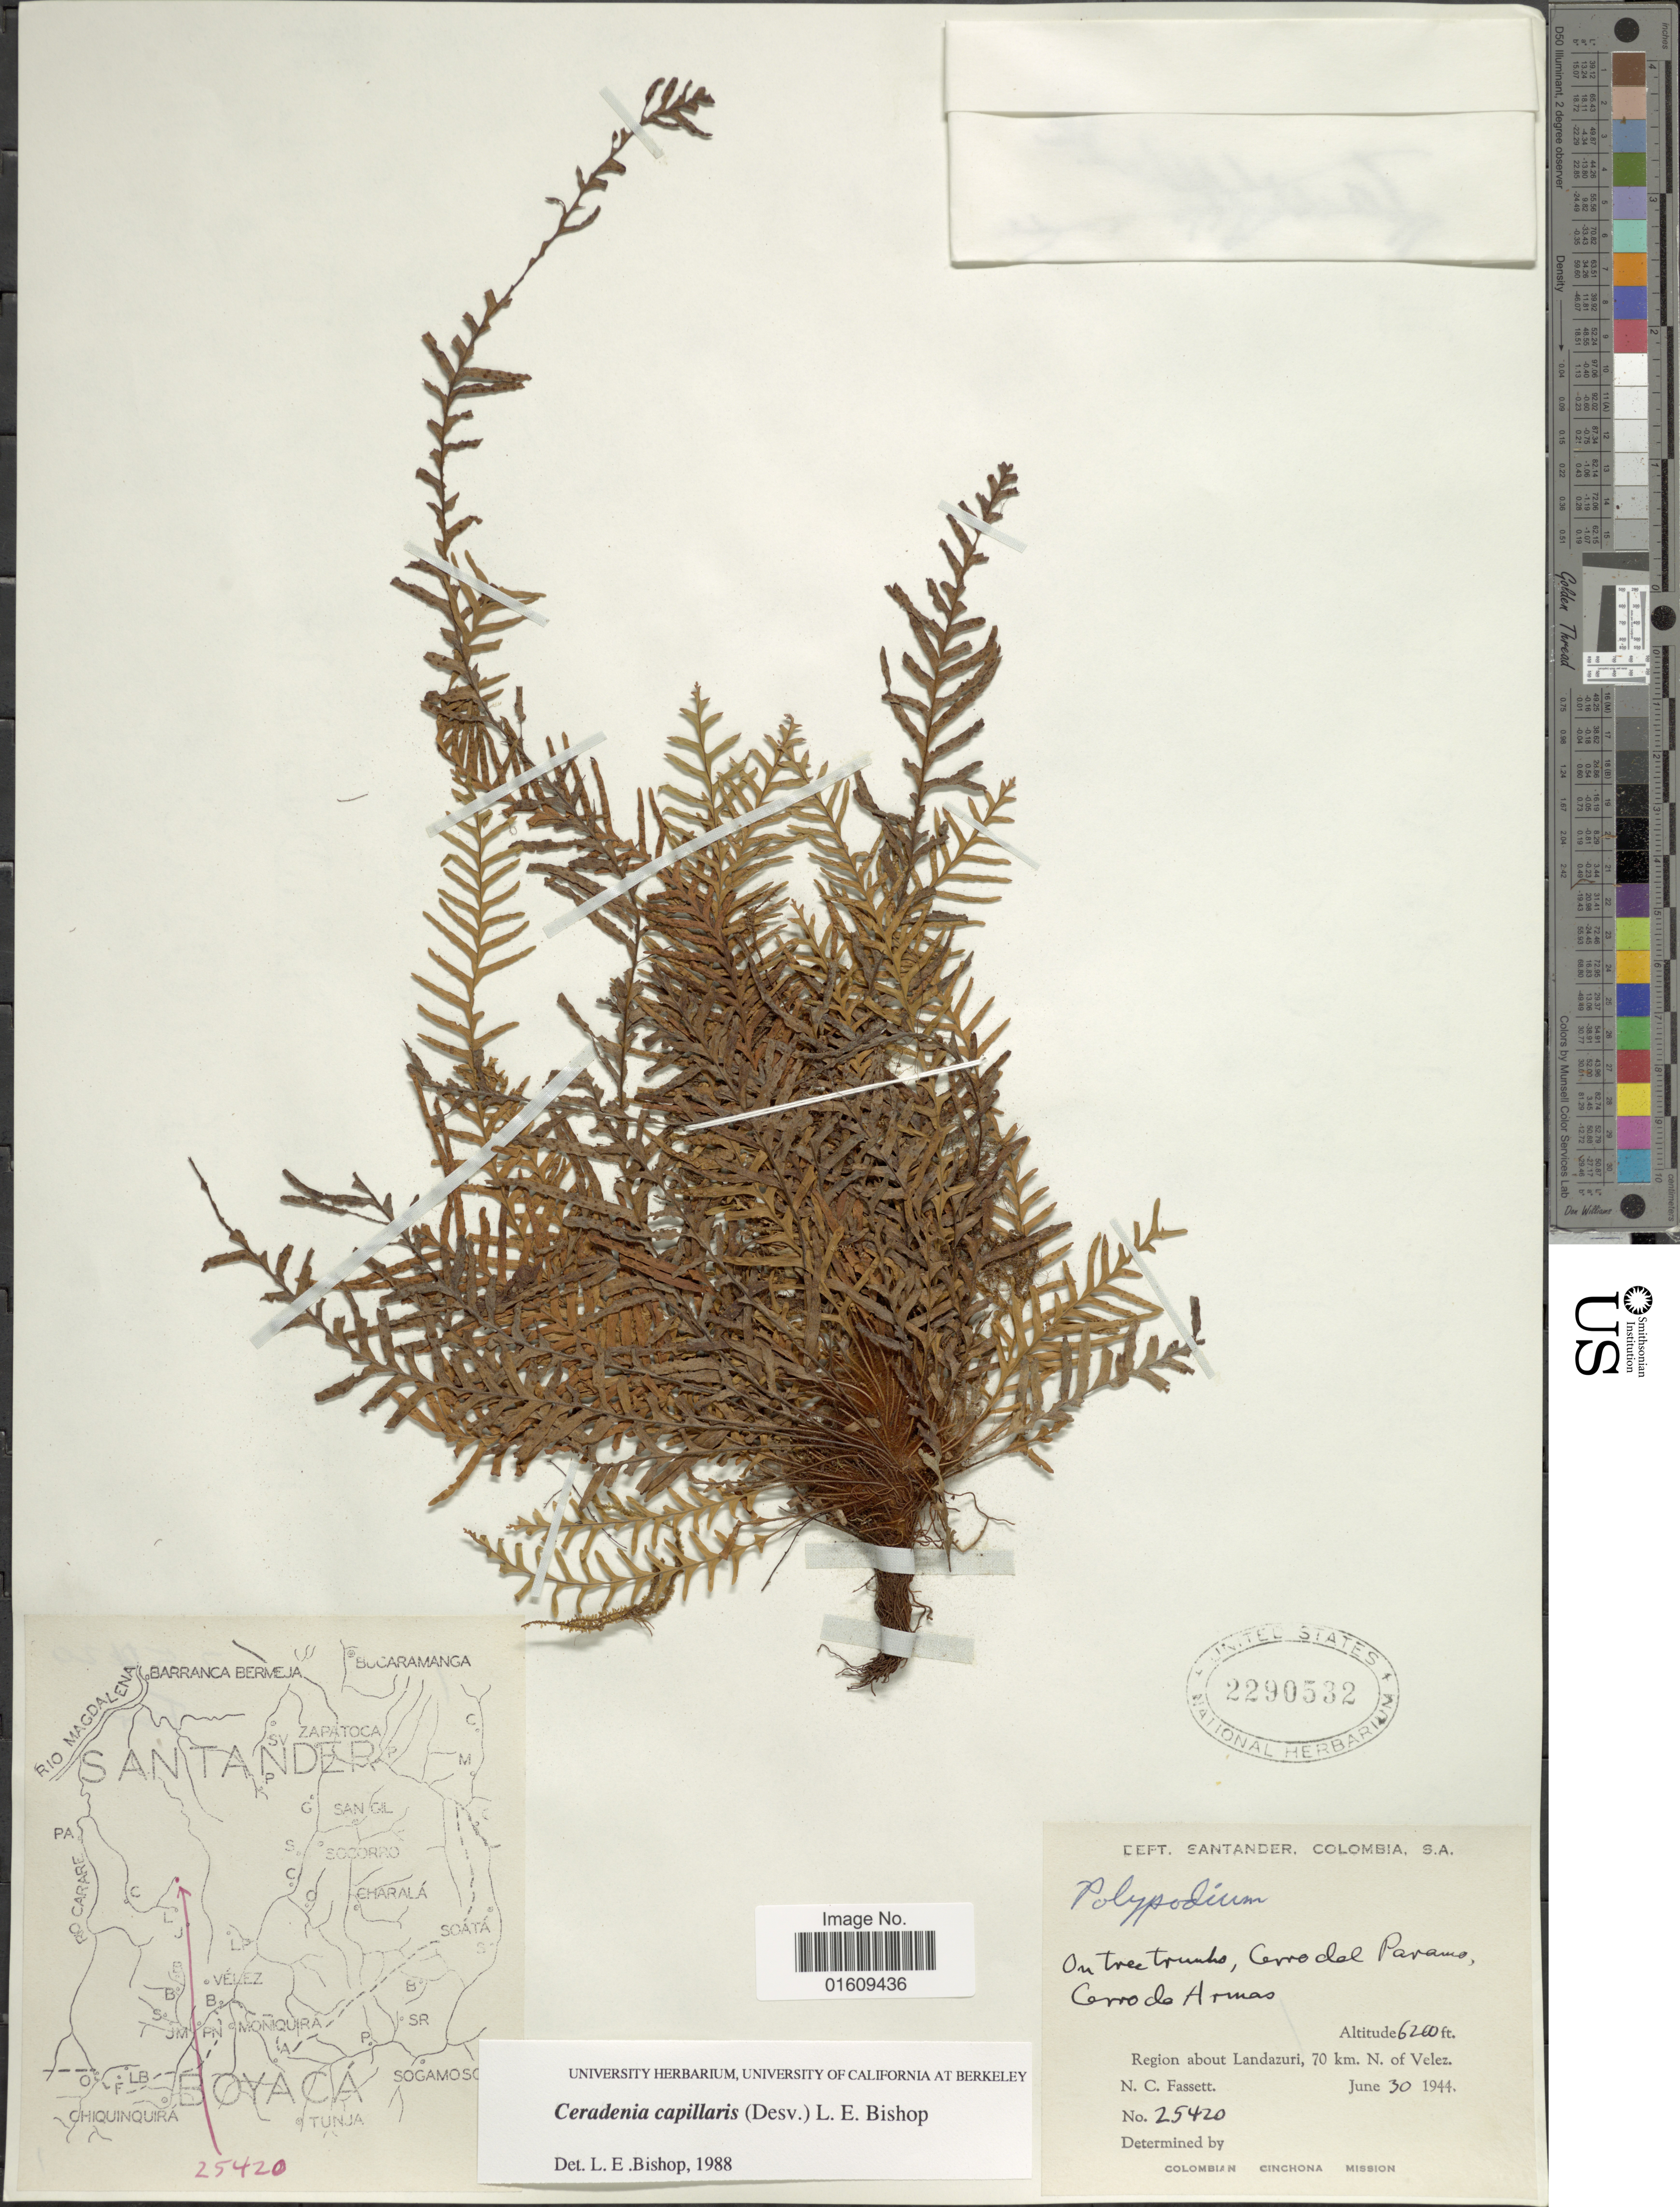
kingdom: Plantae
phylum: Tracheophyta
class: Polypodiopsida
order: Polypodiales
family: Polypodiaceae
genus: Ceradenia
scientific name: Ceradenia capillaris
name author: (Desv.) L.E. Bishop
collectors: N. C. Fassett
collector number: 25420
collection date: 1944-06-30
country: Colombia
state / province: Santander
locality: Dept. Santander, Colombia, S.A., Cerro del Paramo, Cero de Armas, region about Landazuri, 70 km. N. of Velez.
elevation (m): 1890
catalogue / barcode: US 2290532